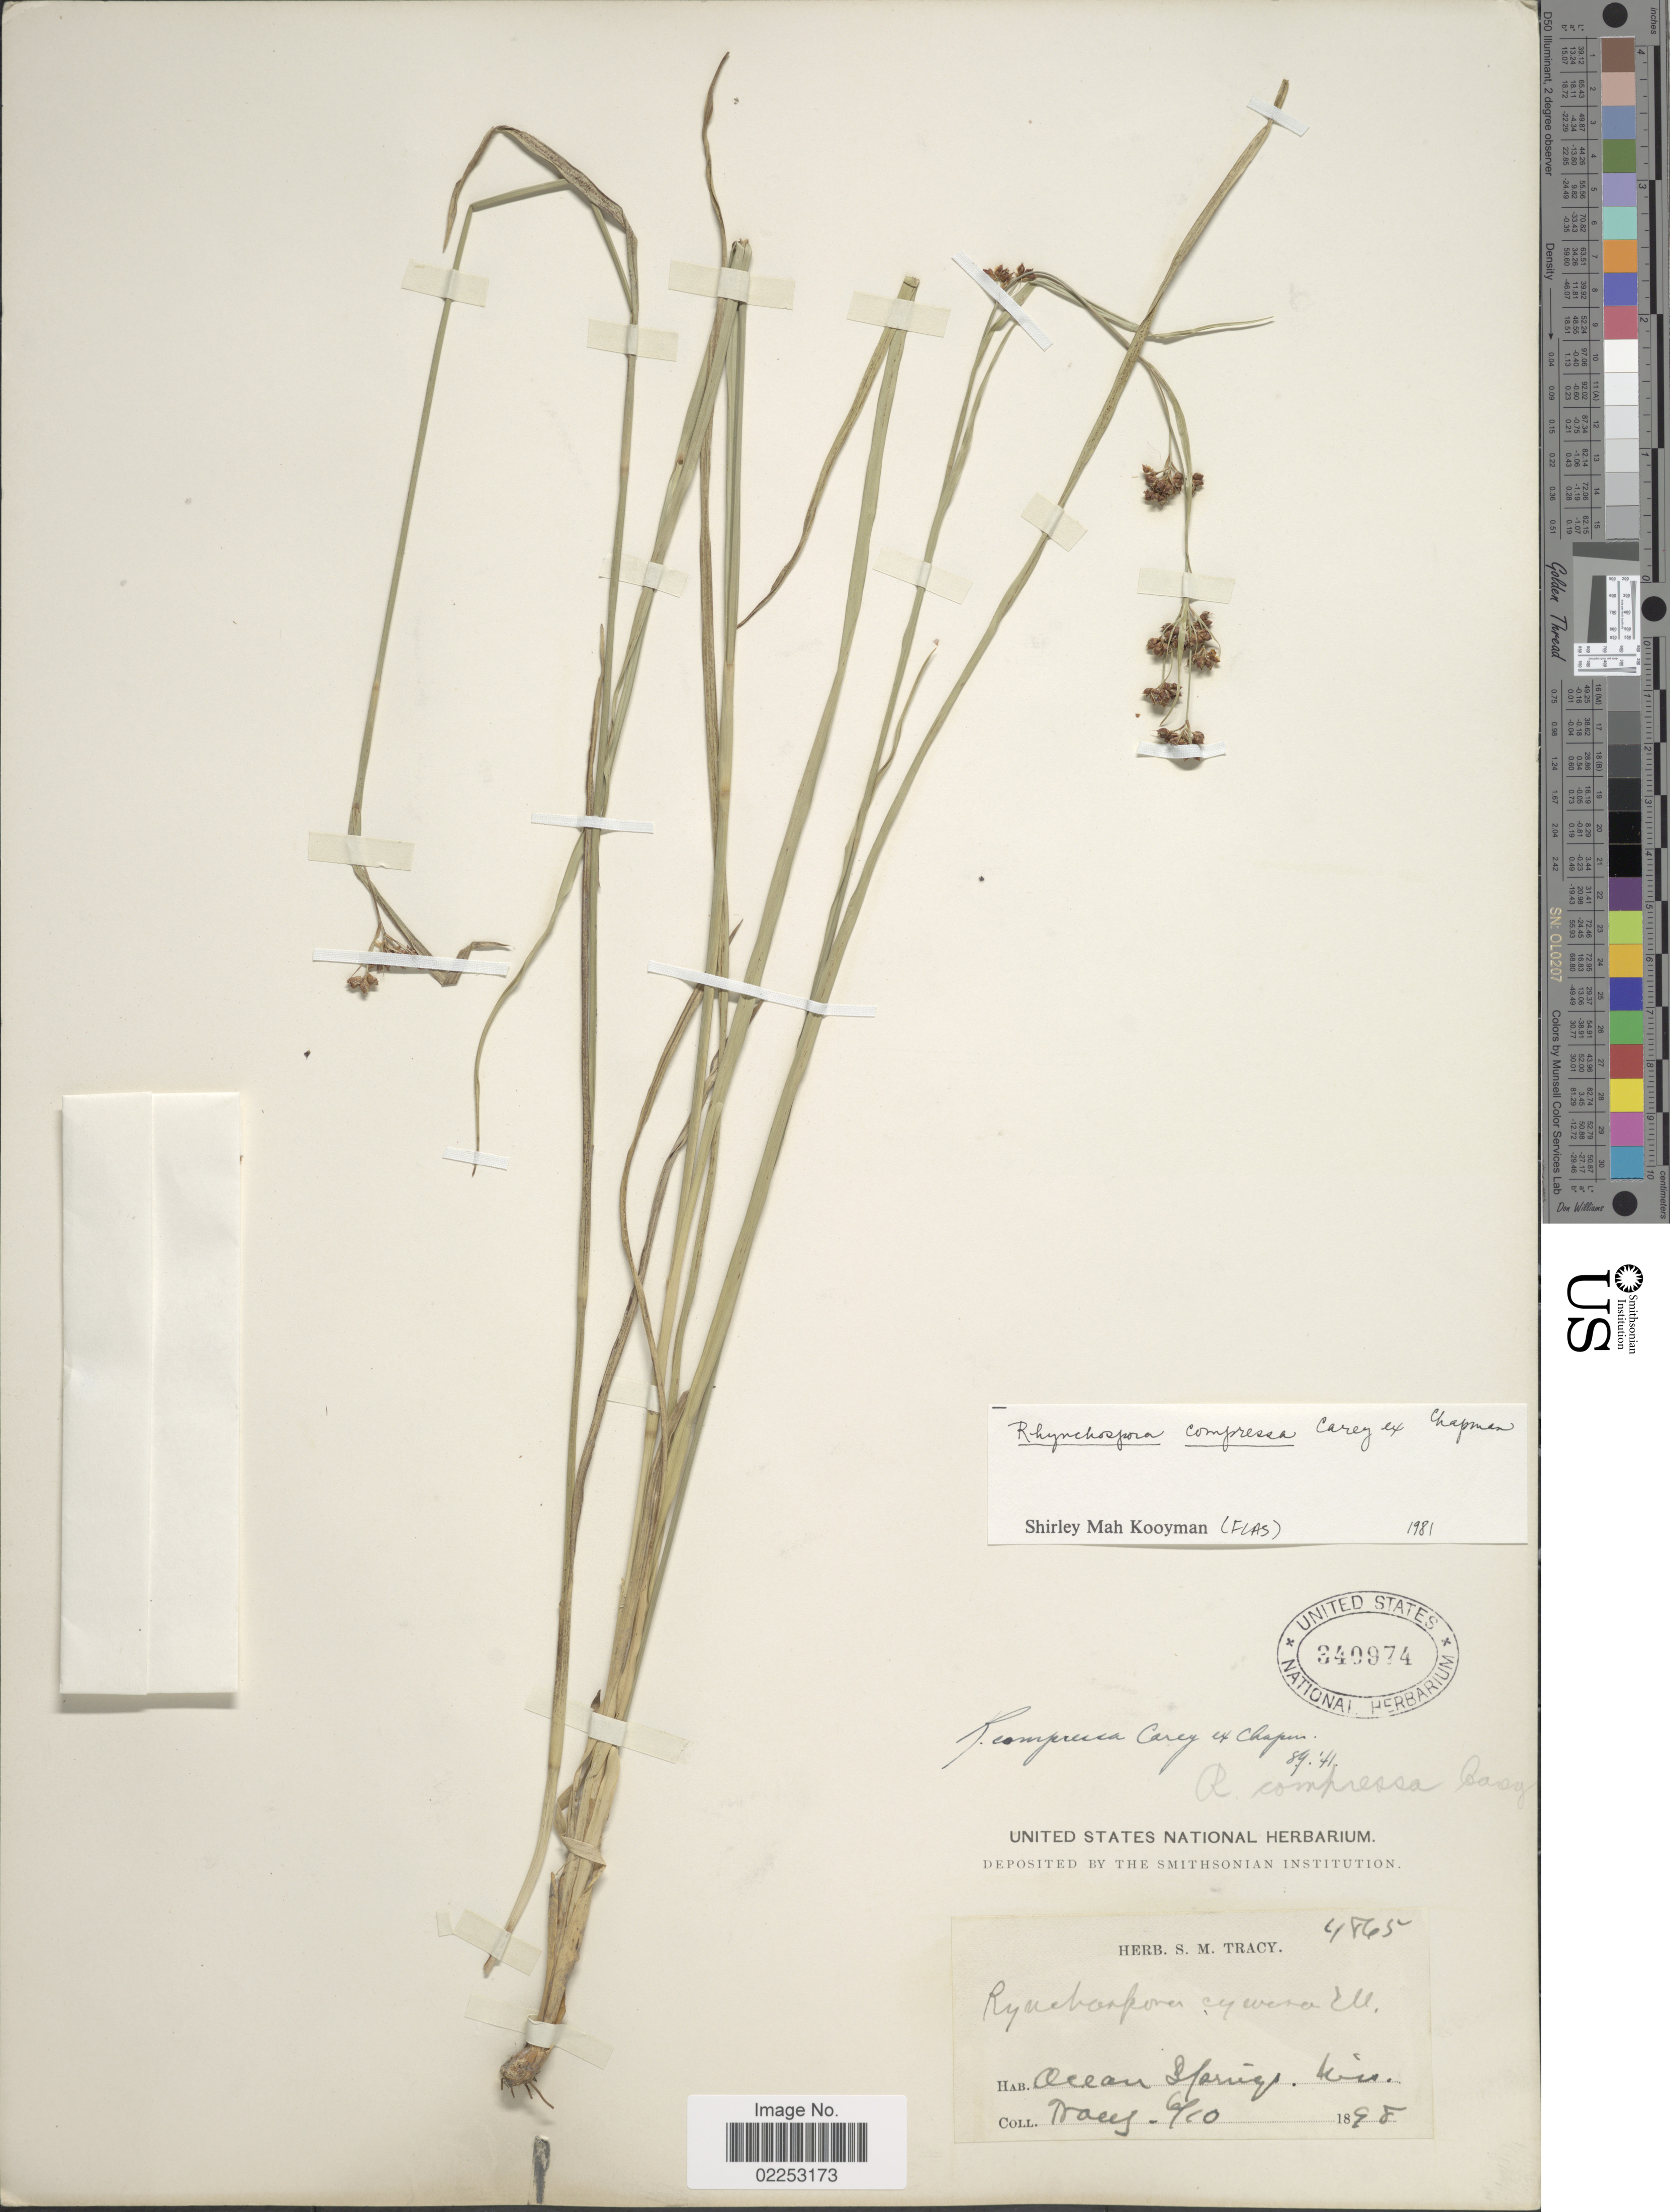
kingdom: Plantae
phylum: Tracheophyta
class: Liliopsida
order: Poales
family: Cyperaceae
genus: Rhynchospora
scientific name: Rhynchospora compressa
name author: J. Carey ex Chapm.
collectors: S. M. Tracy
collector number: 4865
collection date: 1898-06-10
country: United States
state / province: Mississippi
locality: Ocean Springs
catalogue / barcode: US 349974